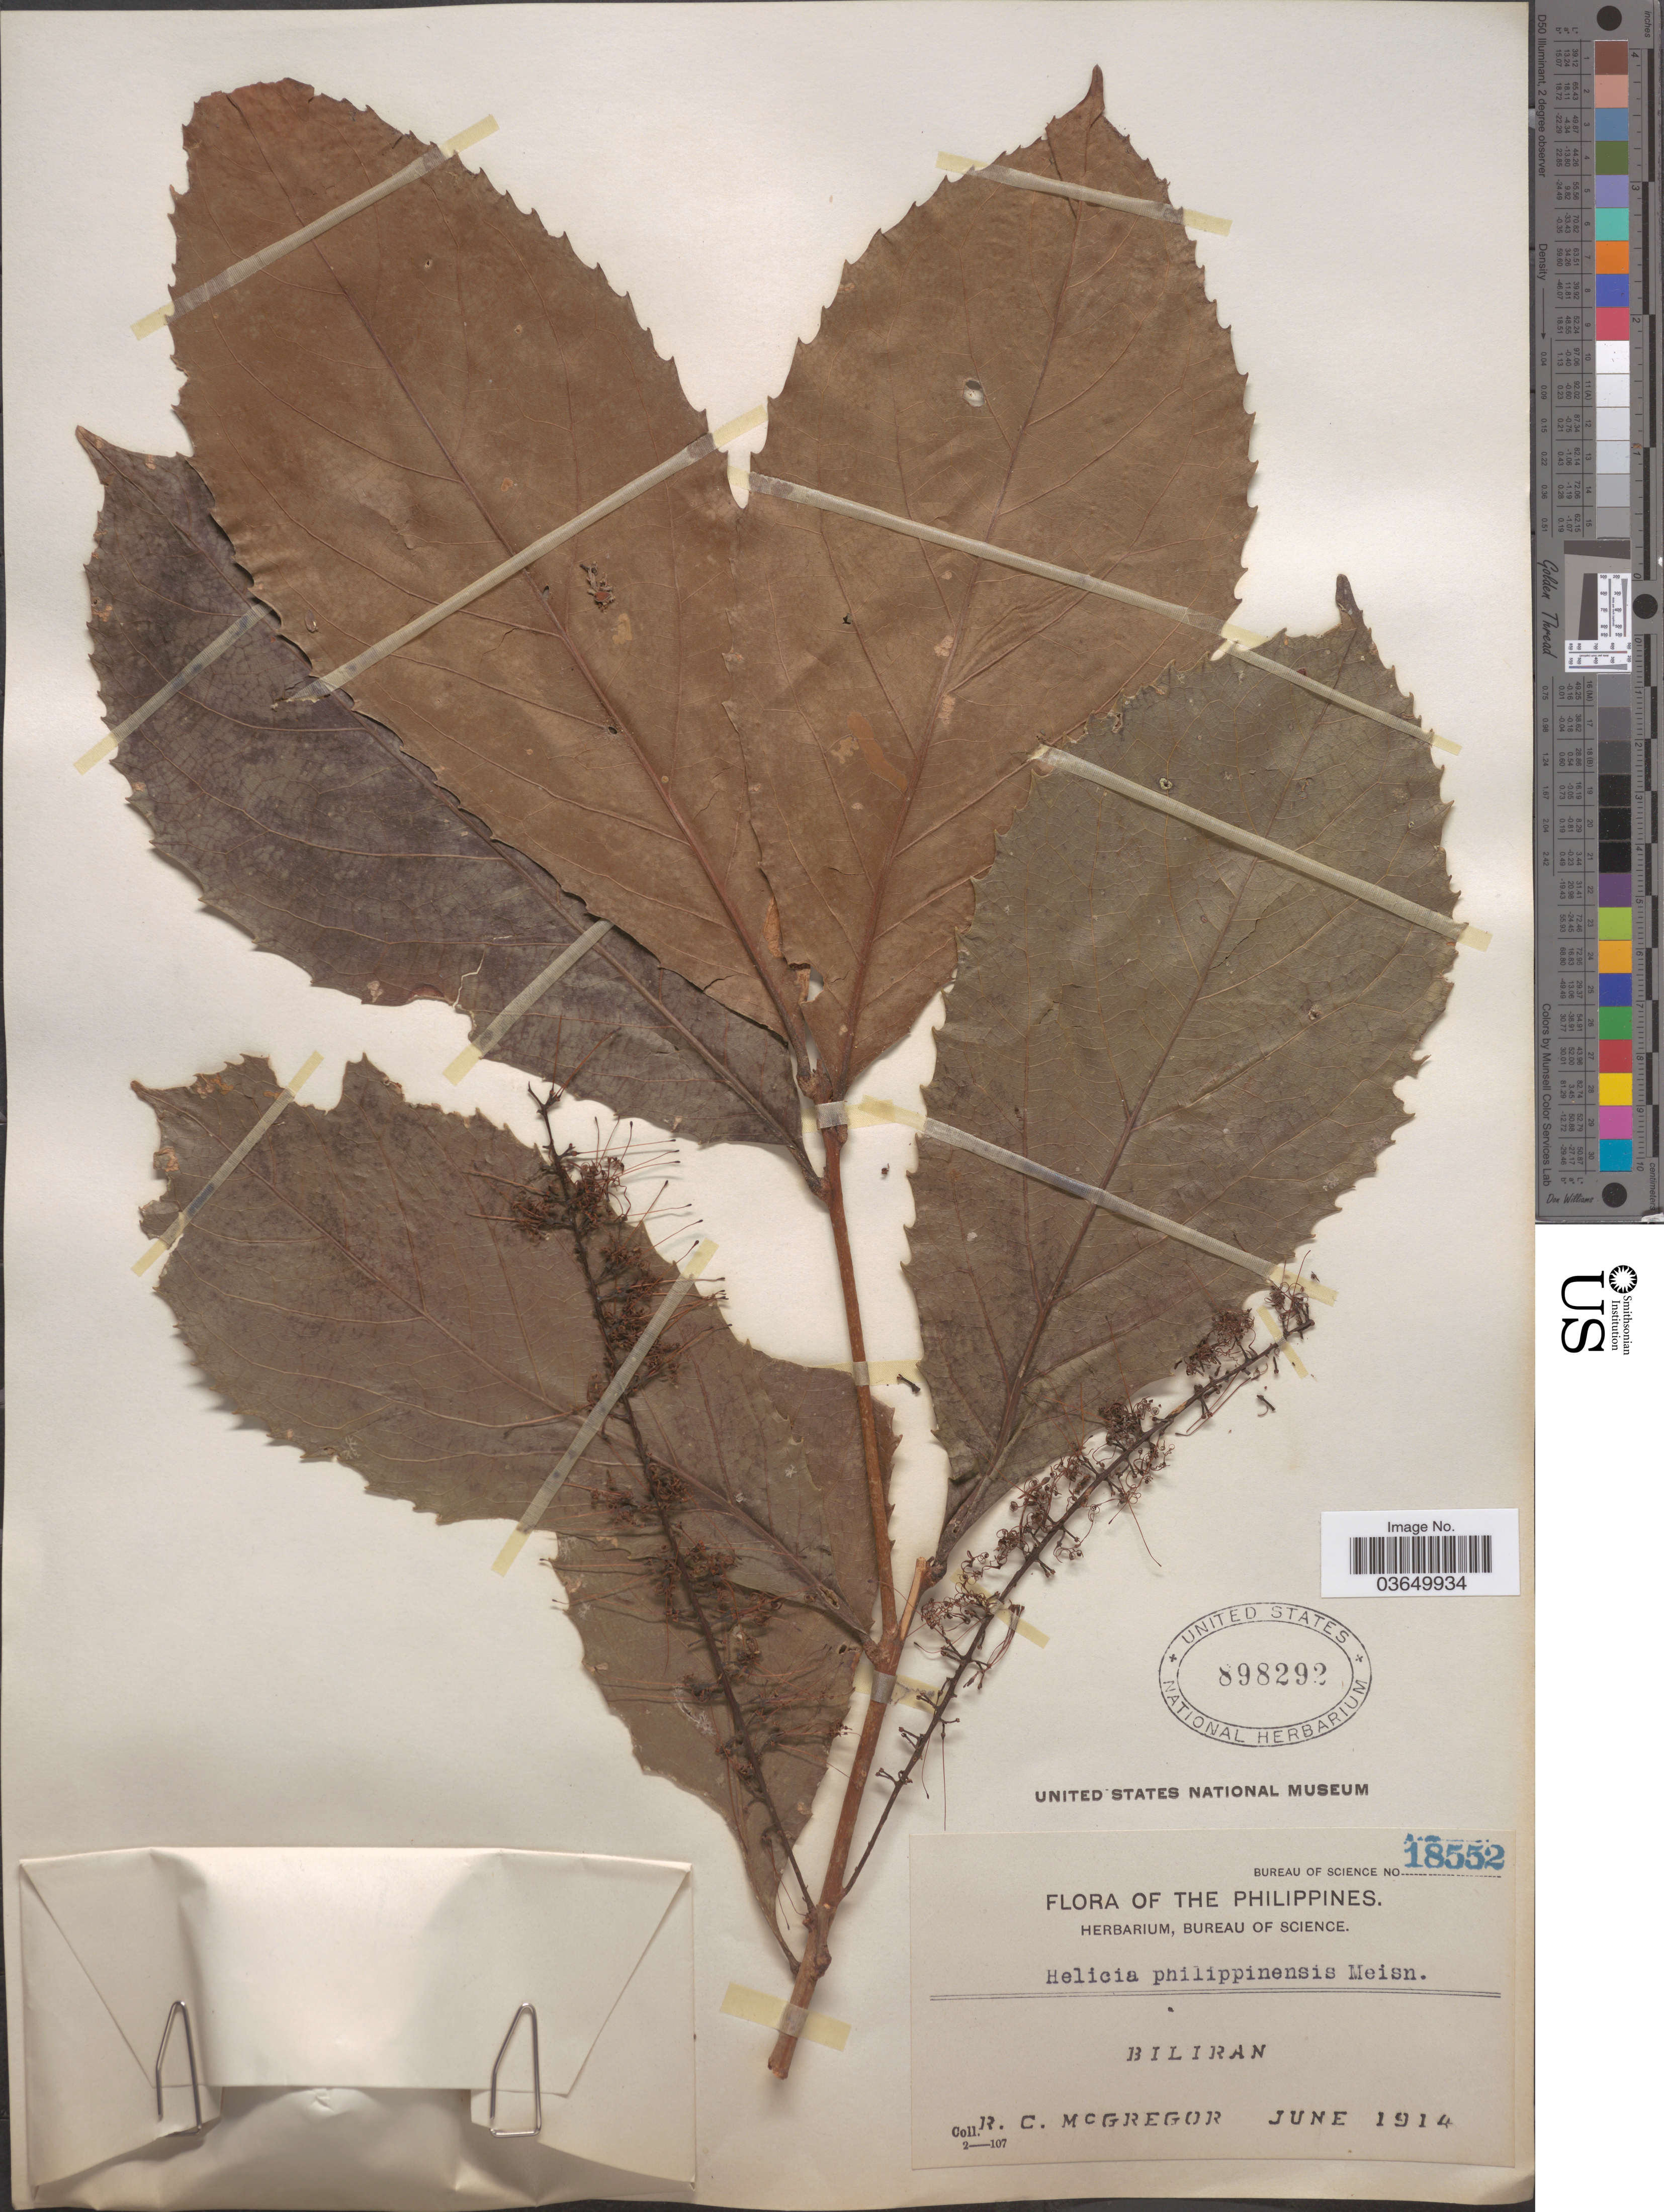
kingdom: Plantae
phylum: Tracheophyta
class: Magnoliopsida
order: Proteales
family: Proteaceae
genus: Helicia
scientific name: Helicia cumingiana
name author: C. Presl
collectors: R. C. McGregor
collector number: Bureau of Science 18552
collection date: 1914-06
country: Philippines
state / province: Eastern Visayas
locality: Biliran.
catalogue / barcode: US 898292